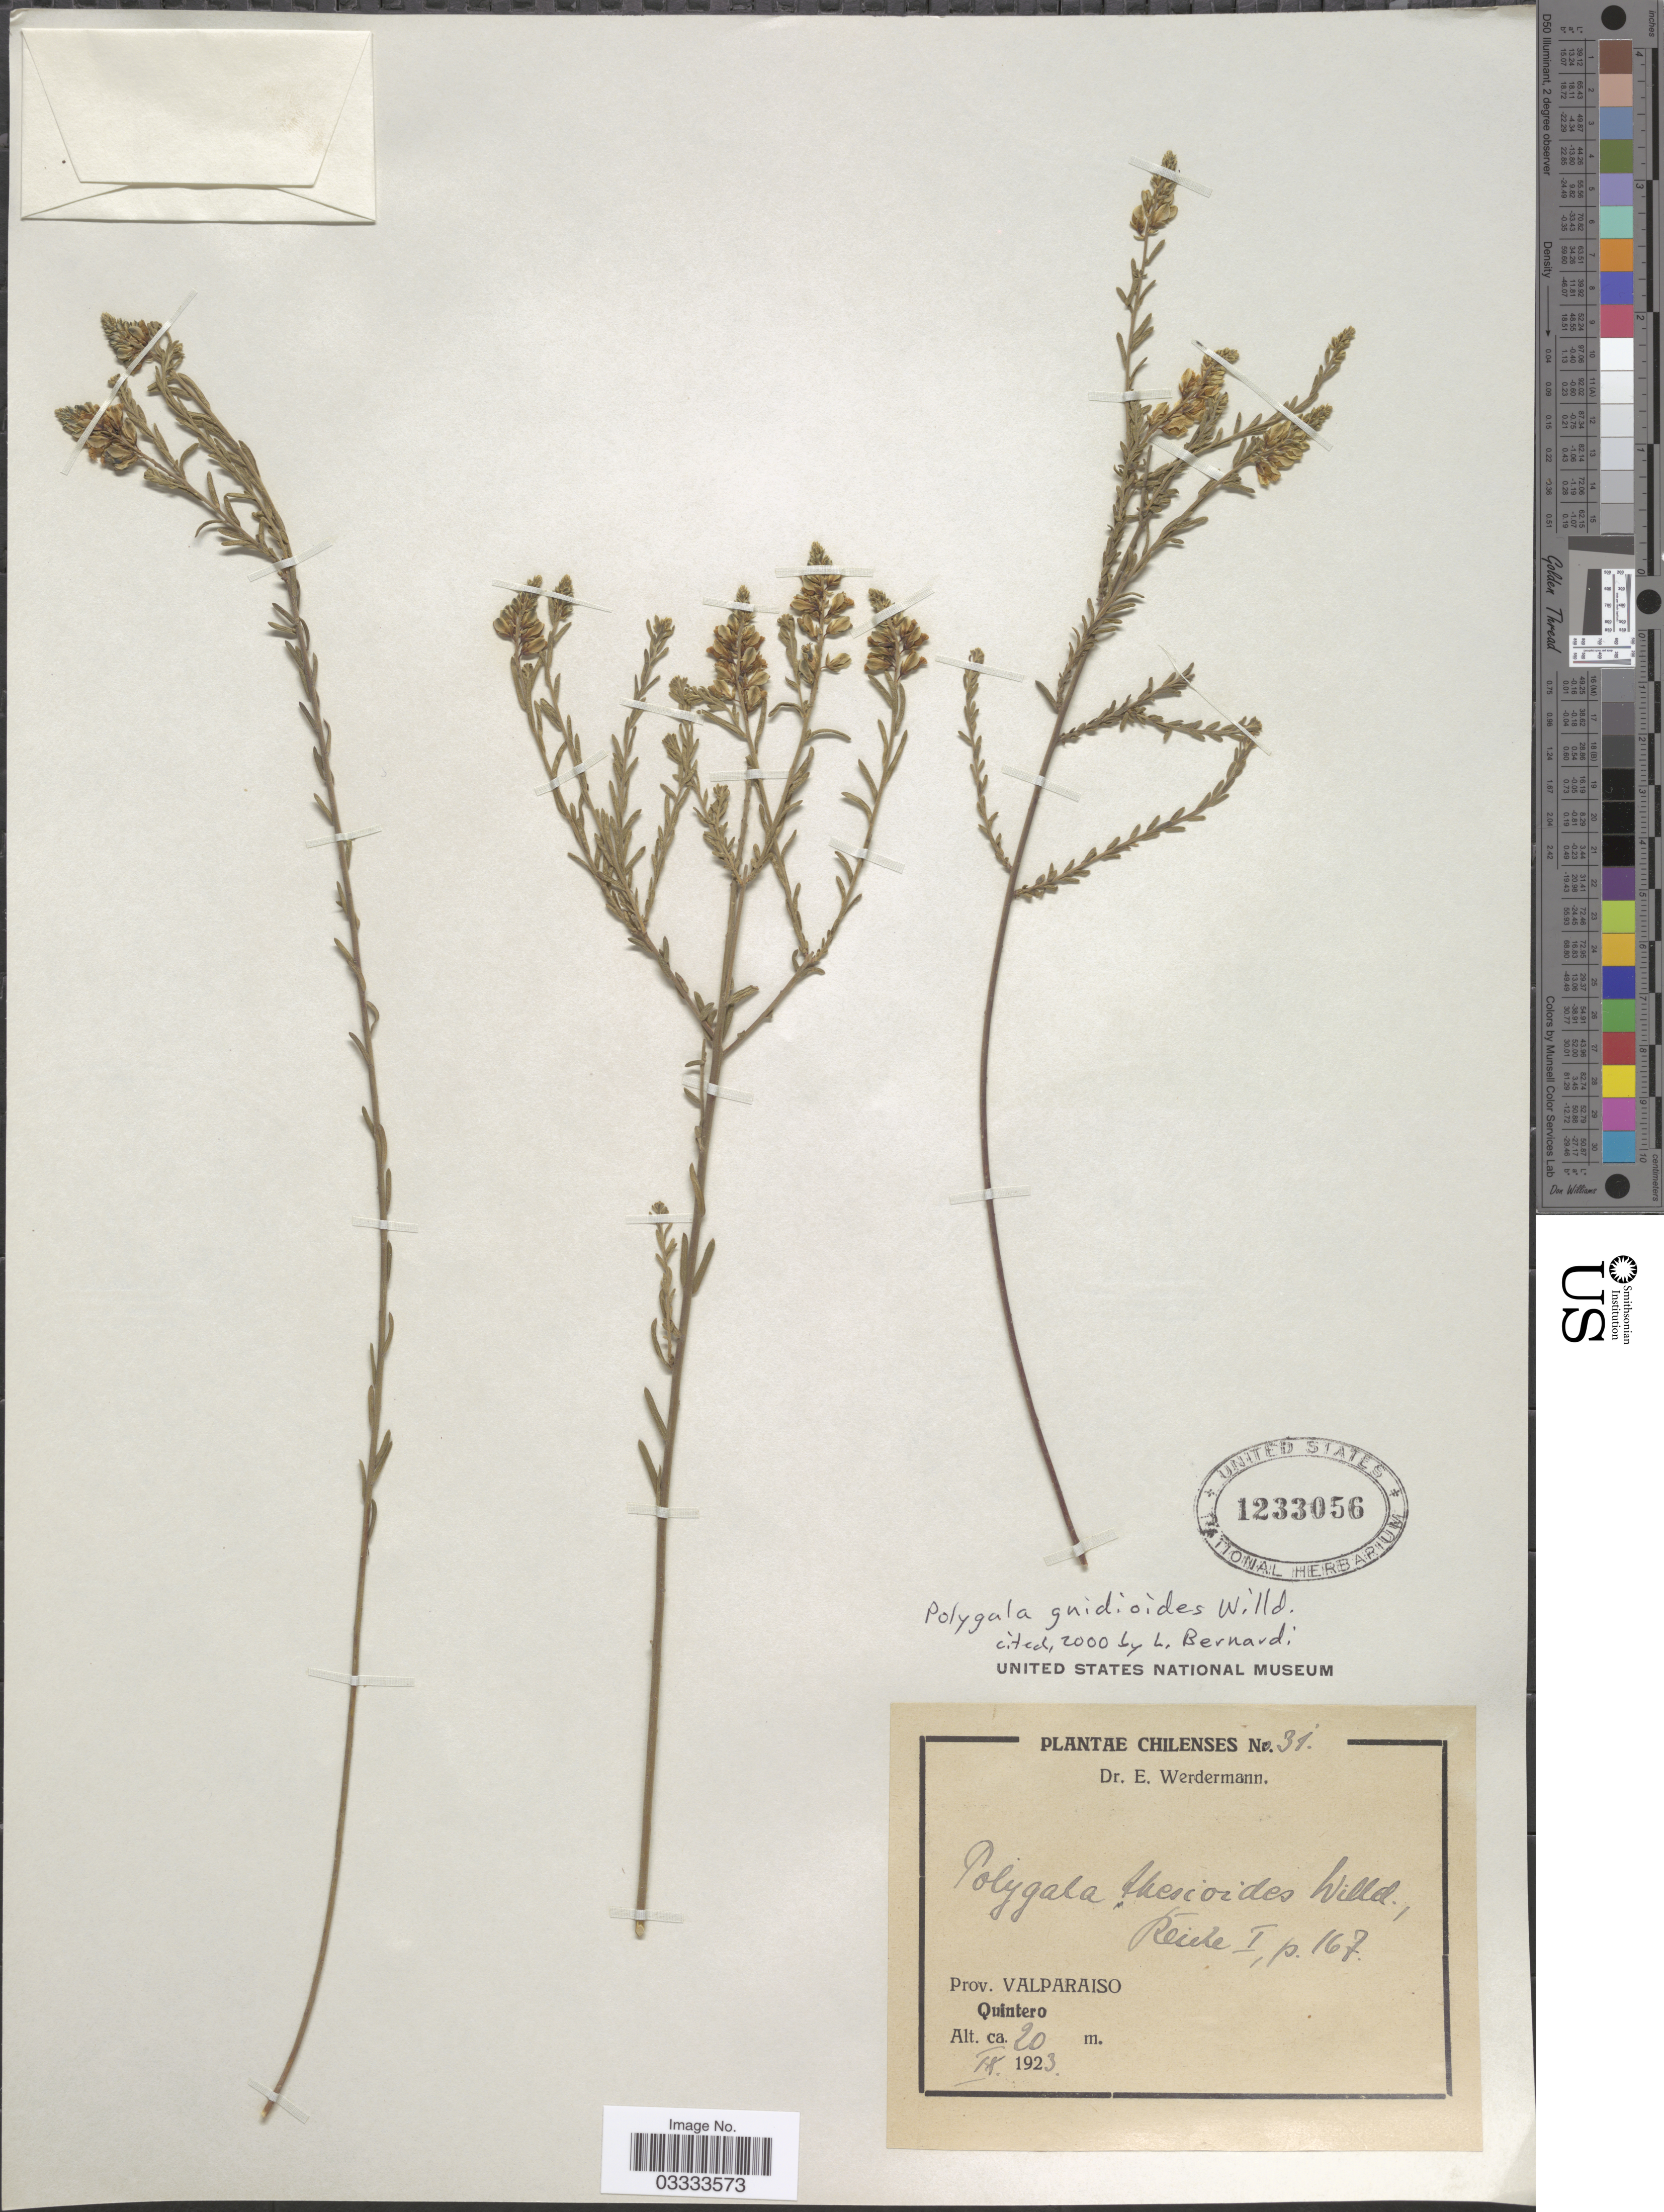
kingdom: Plantae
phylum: Tracheophyta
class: Magnoliopsida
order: Fabales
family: Polygalaceae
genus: Polygala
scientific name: Polygala gnidioides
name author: Willd.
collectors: E. Werdermann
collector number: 31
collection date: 1923-09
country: Chile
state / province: Valparaíso (V)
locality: Quintero.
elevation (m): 20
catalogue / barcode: US 1233056